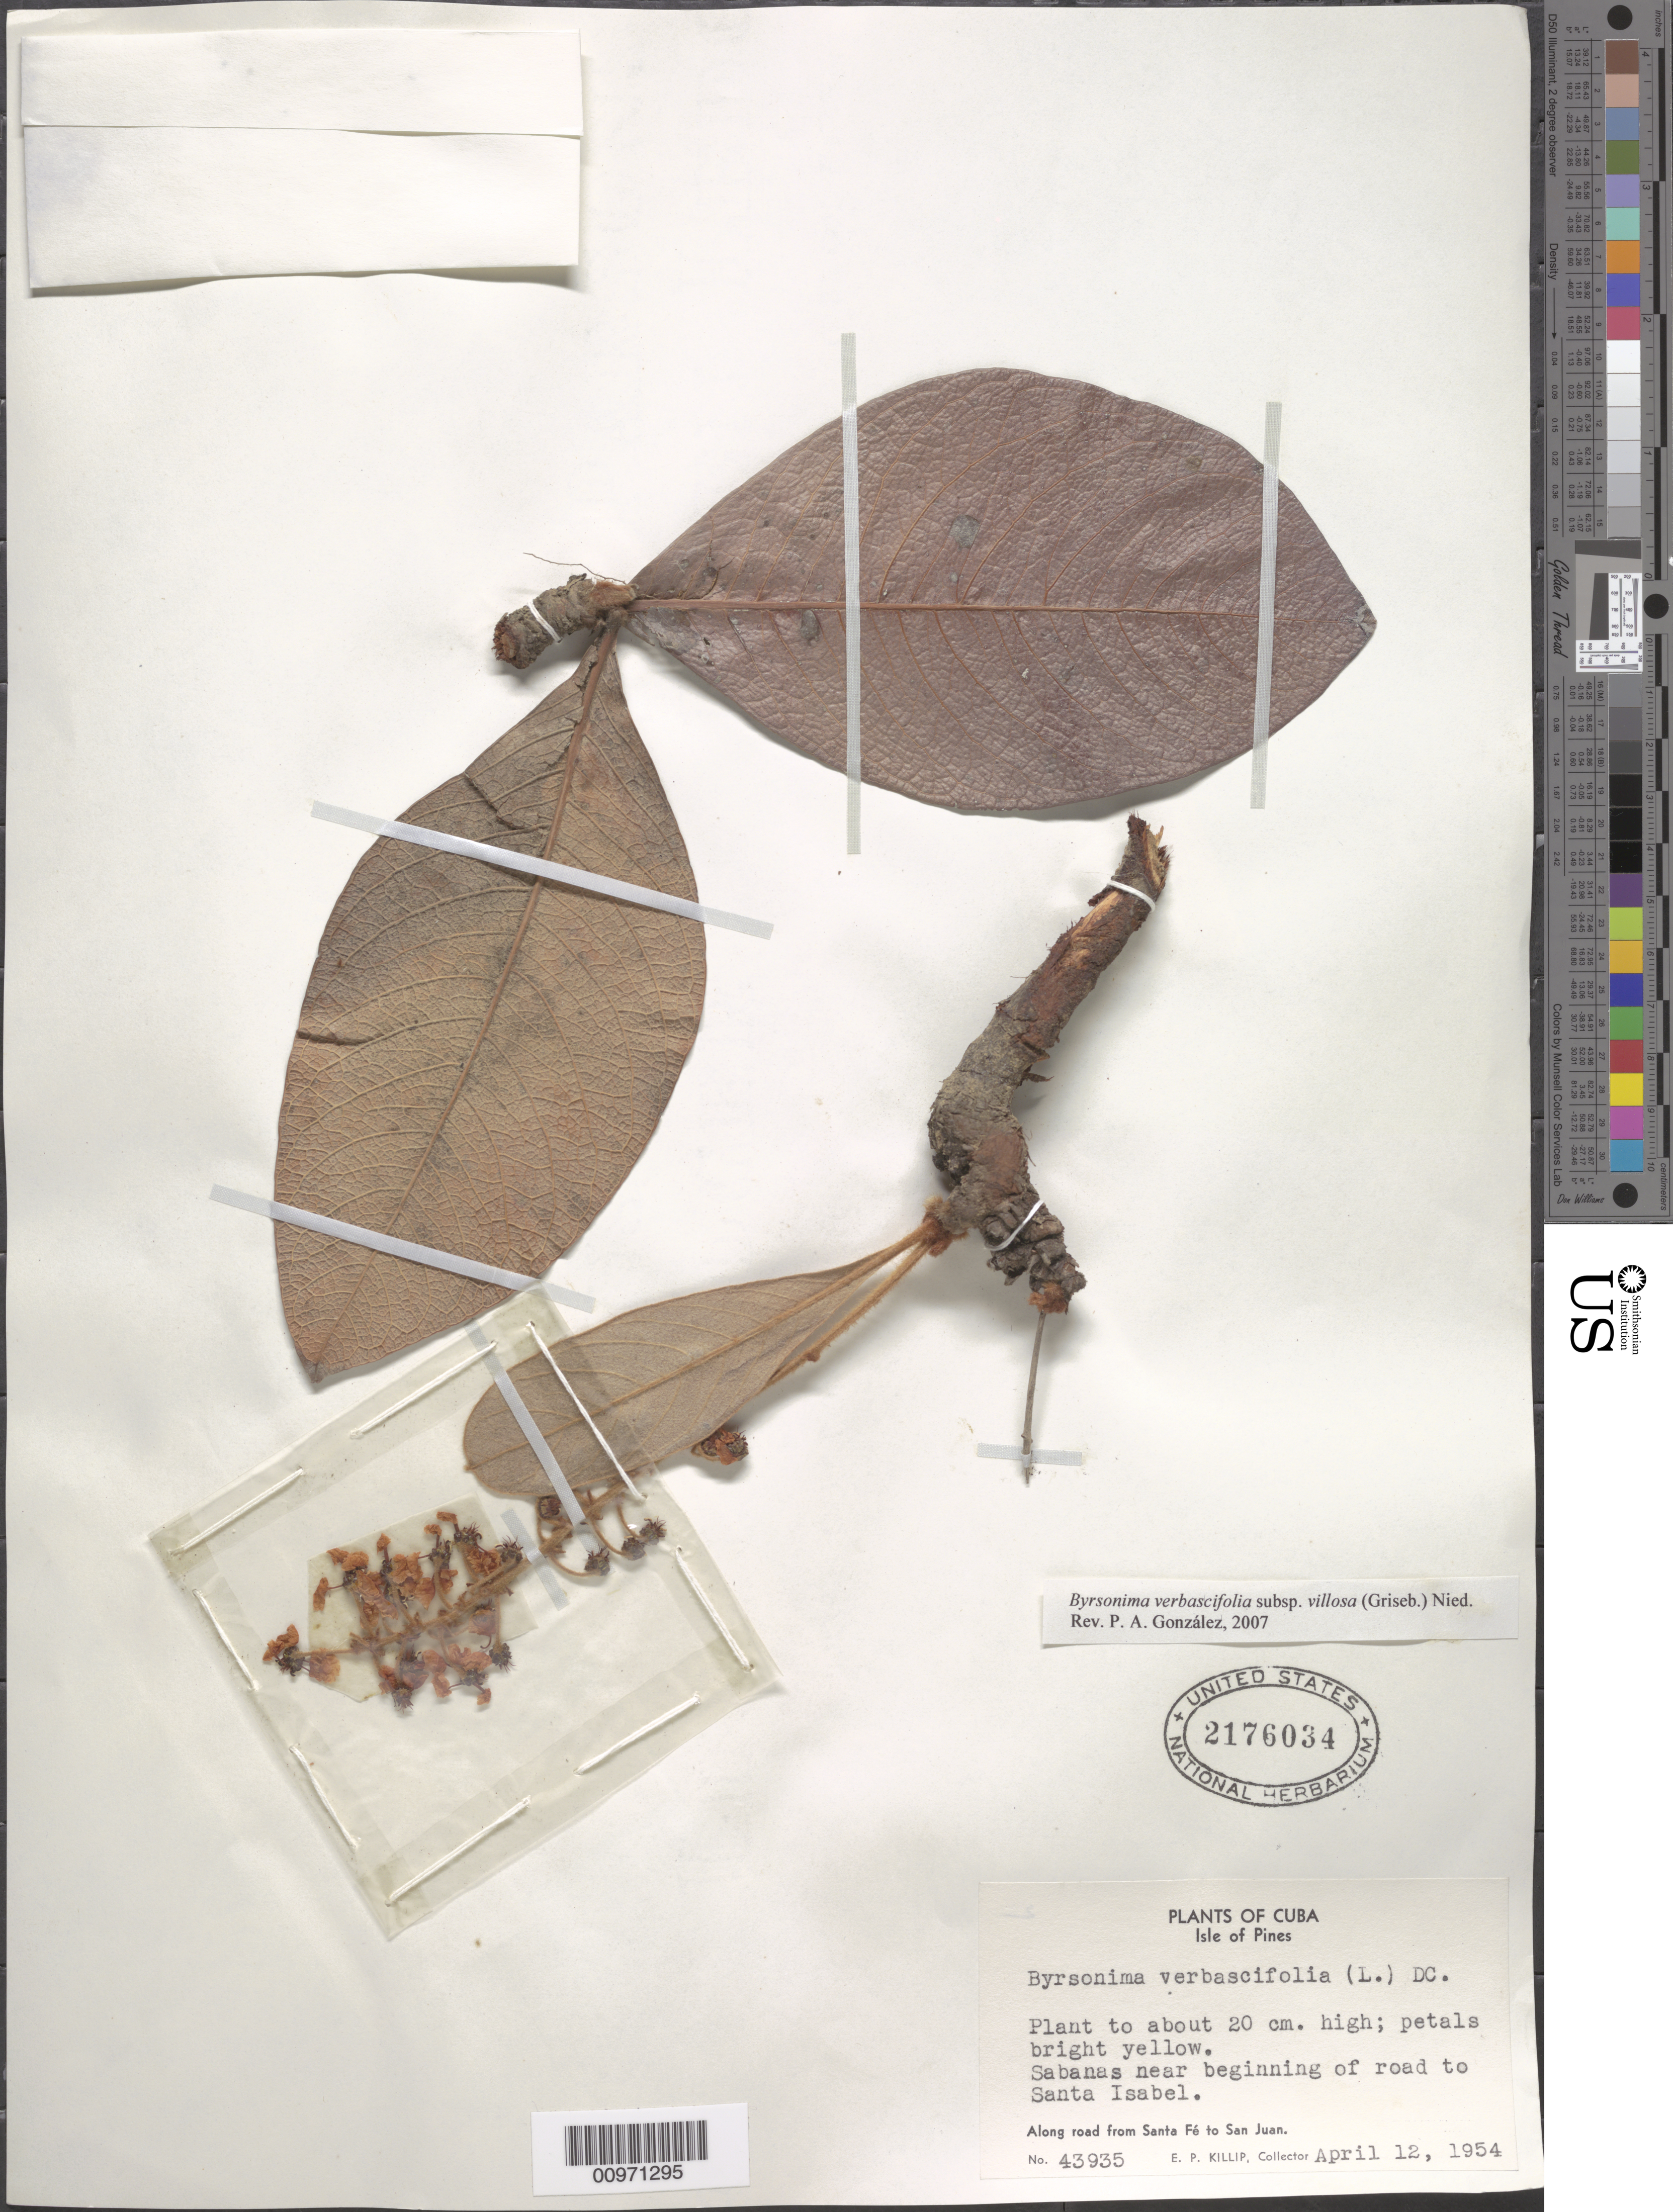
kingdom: Plantae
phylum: Tracheophyta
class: Magnoliopsida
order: Malpighiales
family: Malpighiaceae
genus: Byrsonima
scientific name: Byrsonima verbascifolia subsp. villosa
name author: (Griseb.) Nied.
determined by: González, P. A.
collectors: E. P. Killip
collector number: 43935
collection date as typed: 12 Apr 1954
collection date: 1954-04-12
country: Cuba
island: Isla de la Juventud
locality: Isle of Pines, Along road from Santa Fé to San Juan, near beginning of road to Santa Isabel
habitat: Sabanas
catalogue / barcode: US 2176034